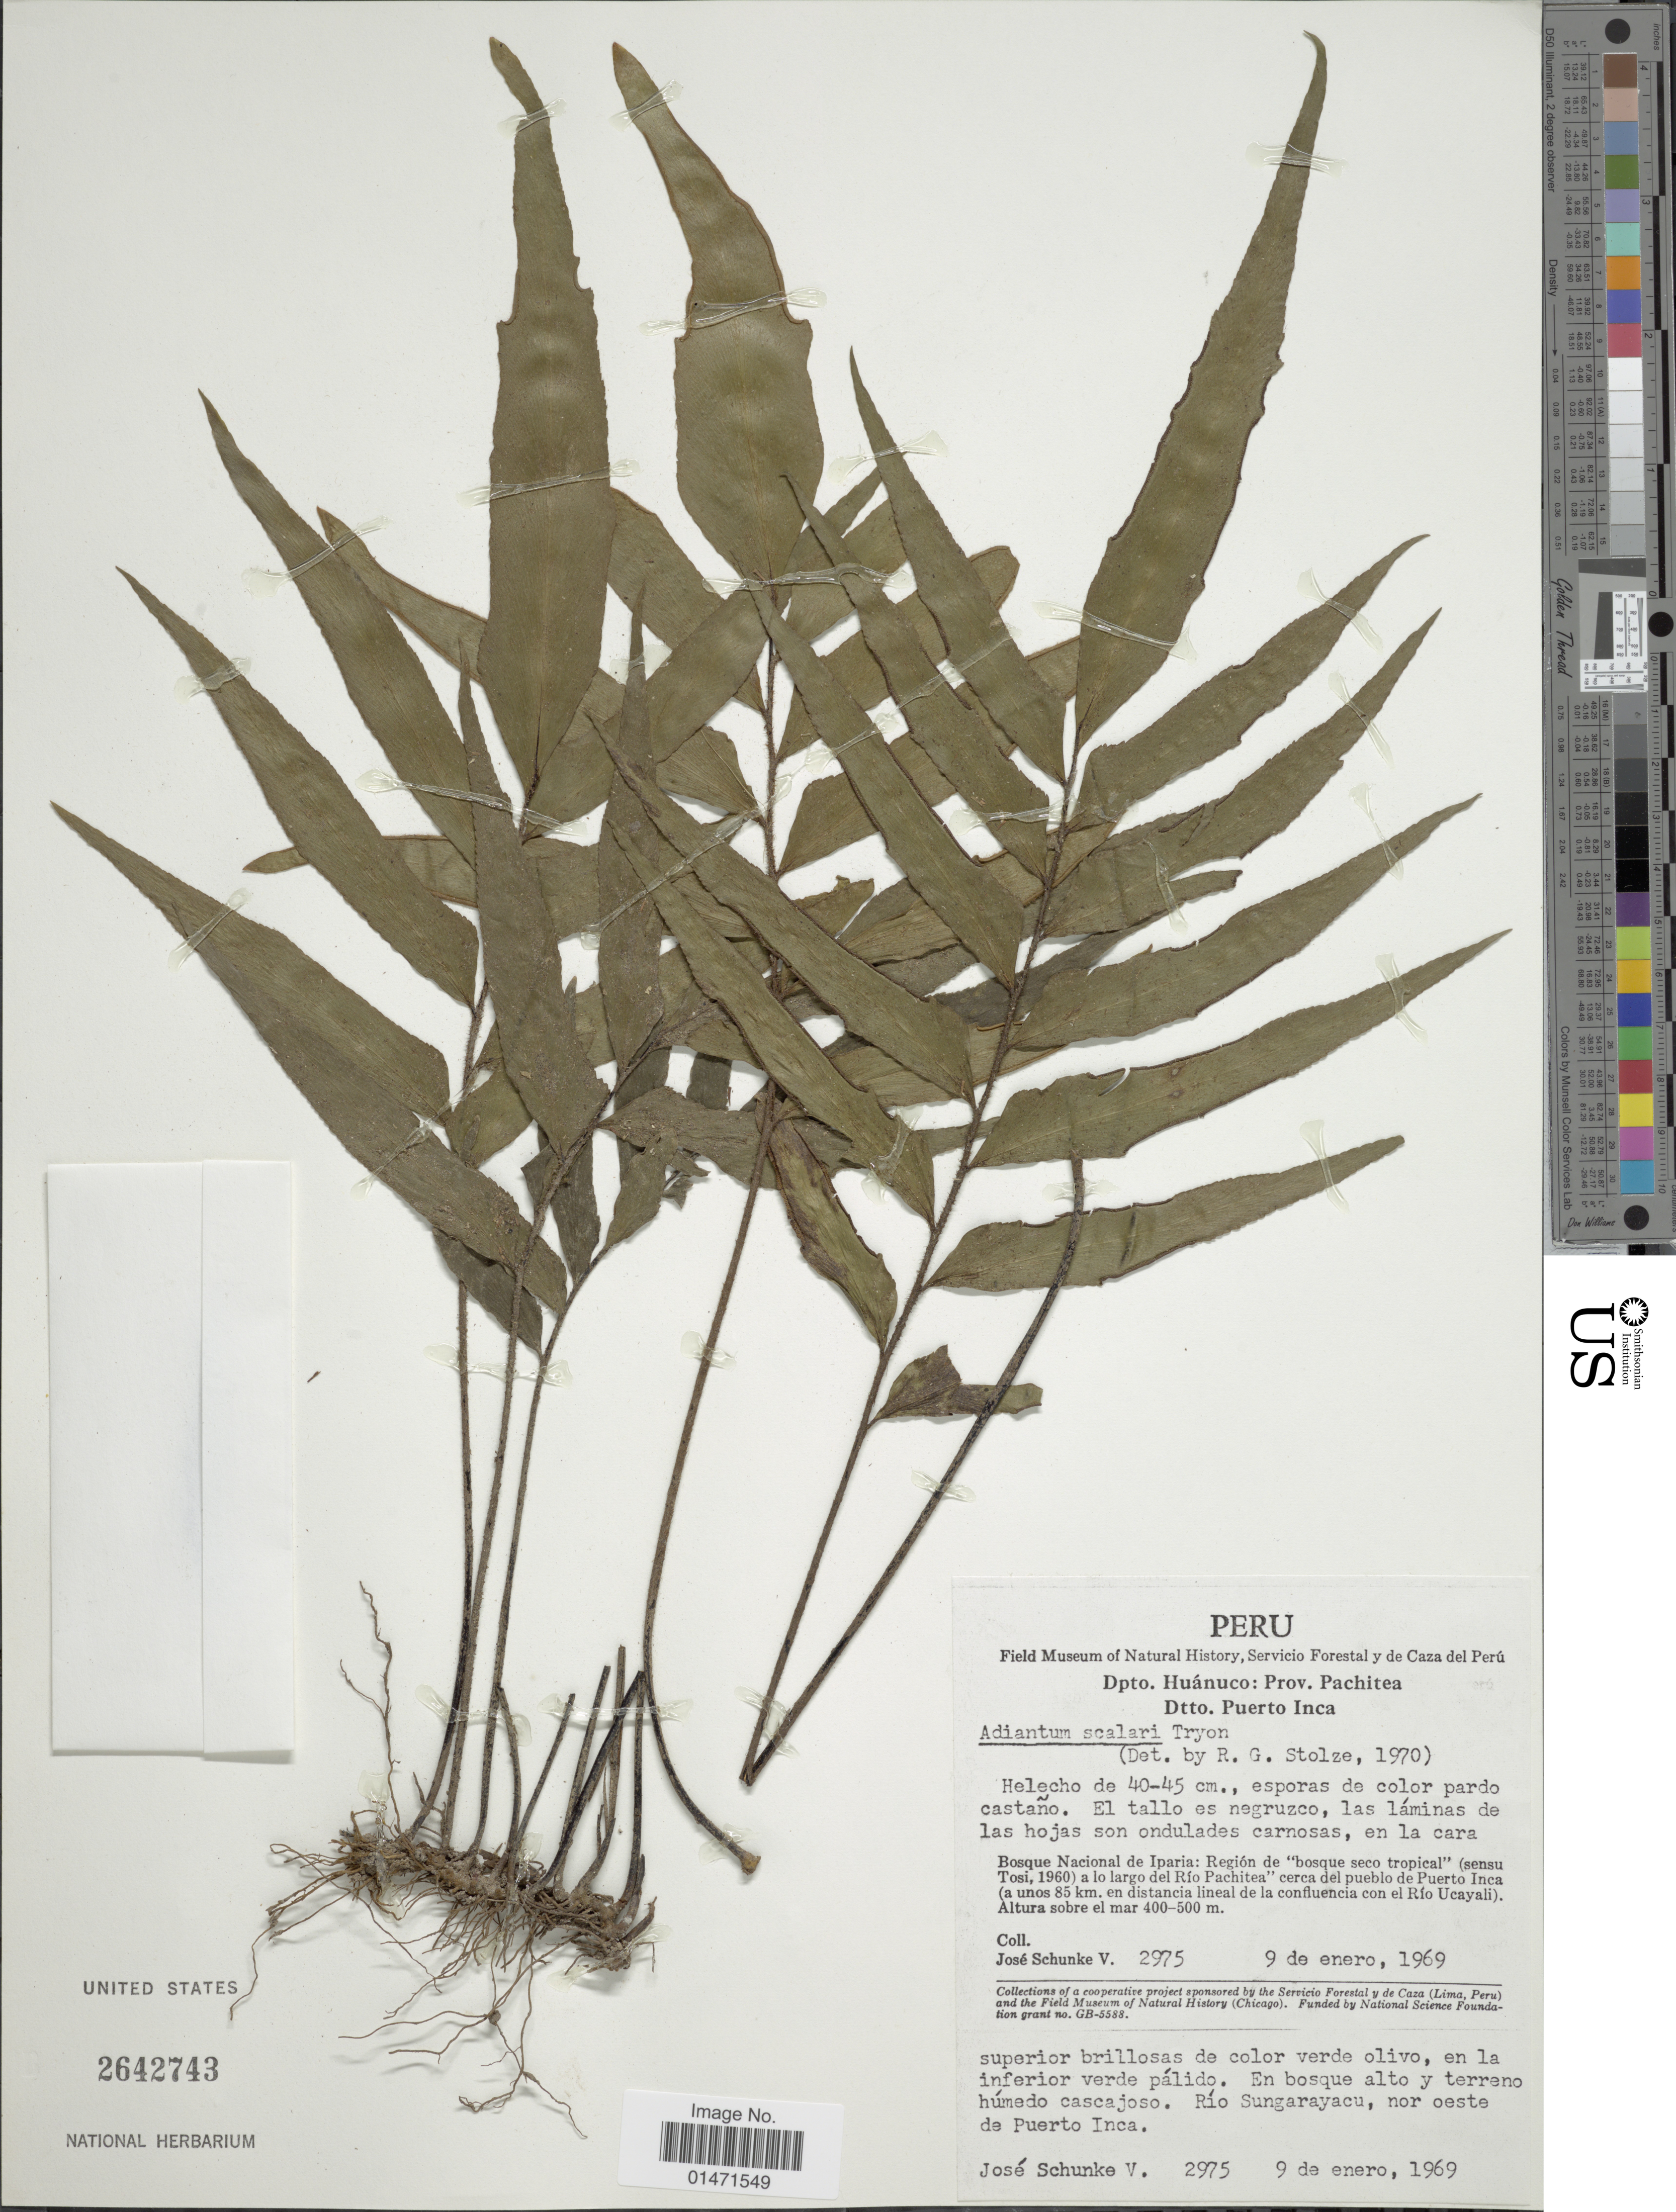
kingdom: Plantae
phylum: Tracheophyta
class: Polypodiopsida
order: Polypodiales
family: Pteridaceae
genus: Adiantum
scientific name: Adiantum scalare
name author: R.M. Tryon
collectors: J. Schunke Vigo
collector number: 2975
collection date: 1969-01-09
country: Peru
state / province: Huánuco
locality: Prov. Pachitea. Dtto. Puerto Inca. Bosque Nacional de Iparia: Región de "bosque seco tropical" (sensu Tosi, 1960) a lo largo del Río Pachitea, cerca del pueblo de Puerto Inca (a unos 85 km. en distancia lineal de la confluencia con el Río Ucayali)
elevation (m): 400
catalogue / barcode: US 2642743